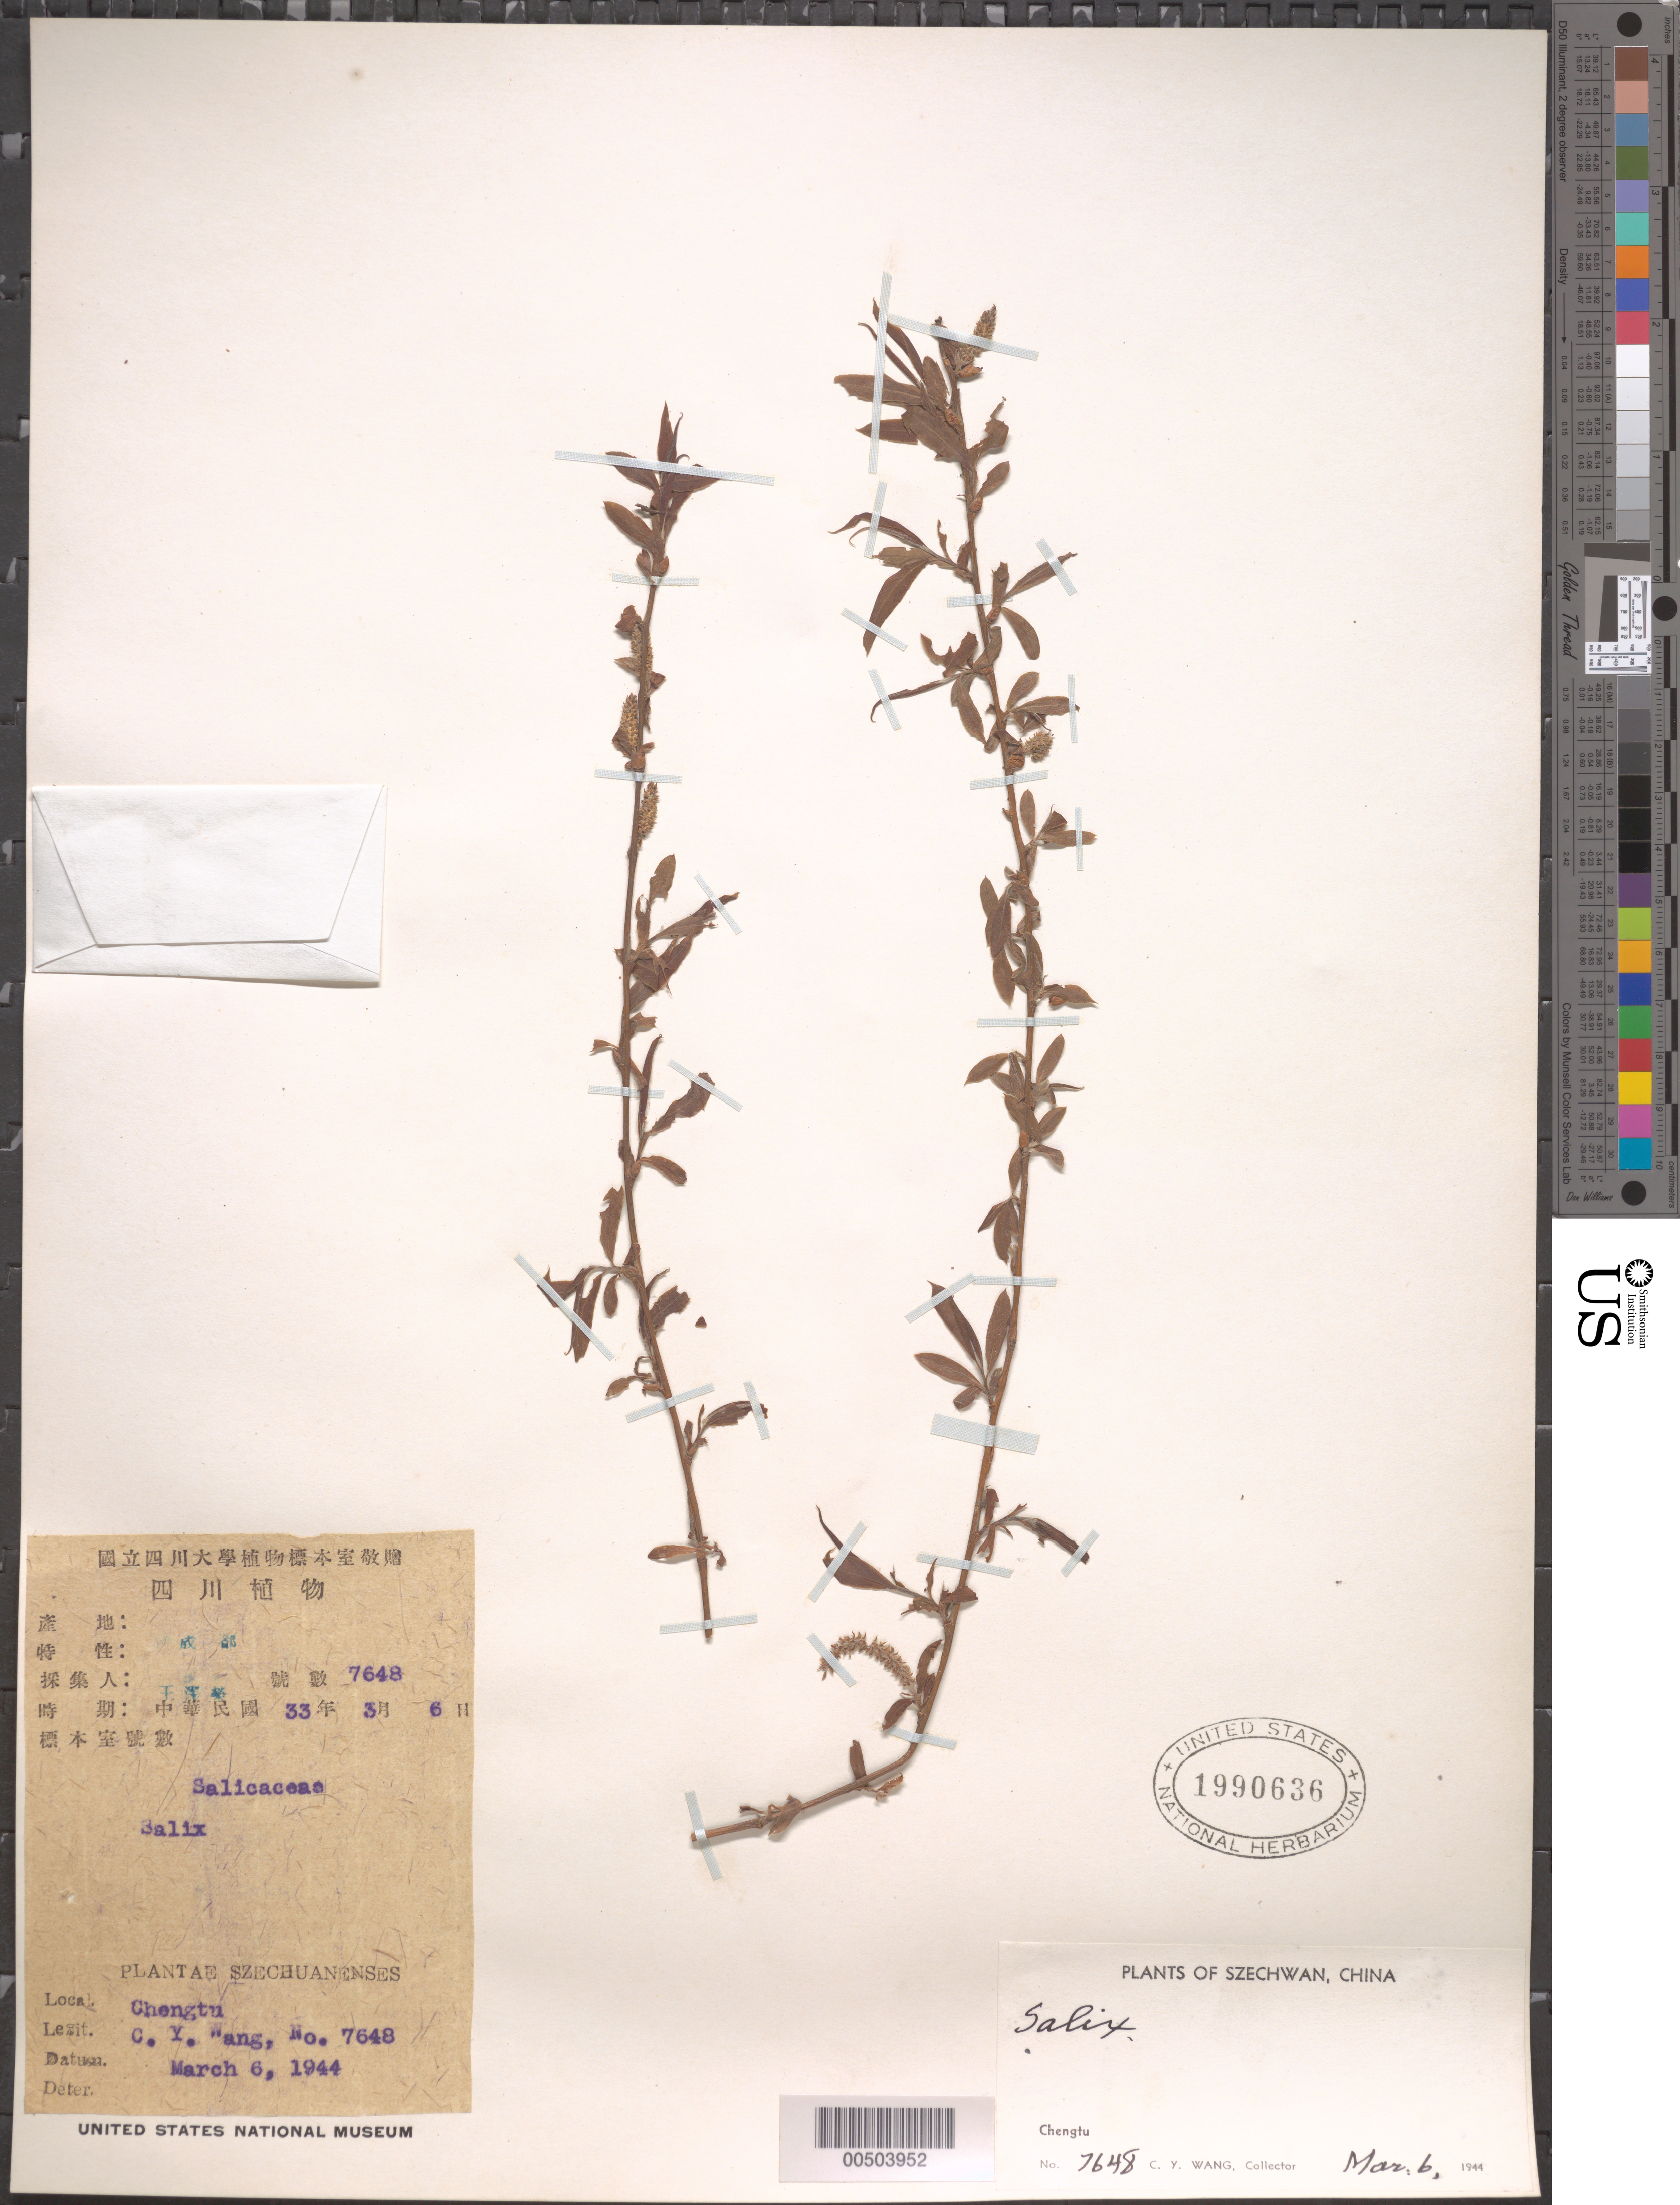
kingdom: Plantae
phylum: Tracheophyta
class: Magnoliopsida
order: Malpighiales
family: Salicaceae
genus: Salix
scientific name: Salix sp.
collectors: C. y. Wang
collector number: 7648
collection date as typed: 06 Mar 1944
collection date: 1944-03-06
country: China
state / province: Sichuan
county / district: Chengdu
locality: Ch'eng-tu Shih. [= Chengdu Shi]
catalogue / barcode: US 1990636